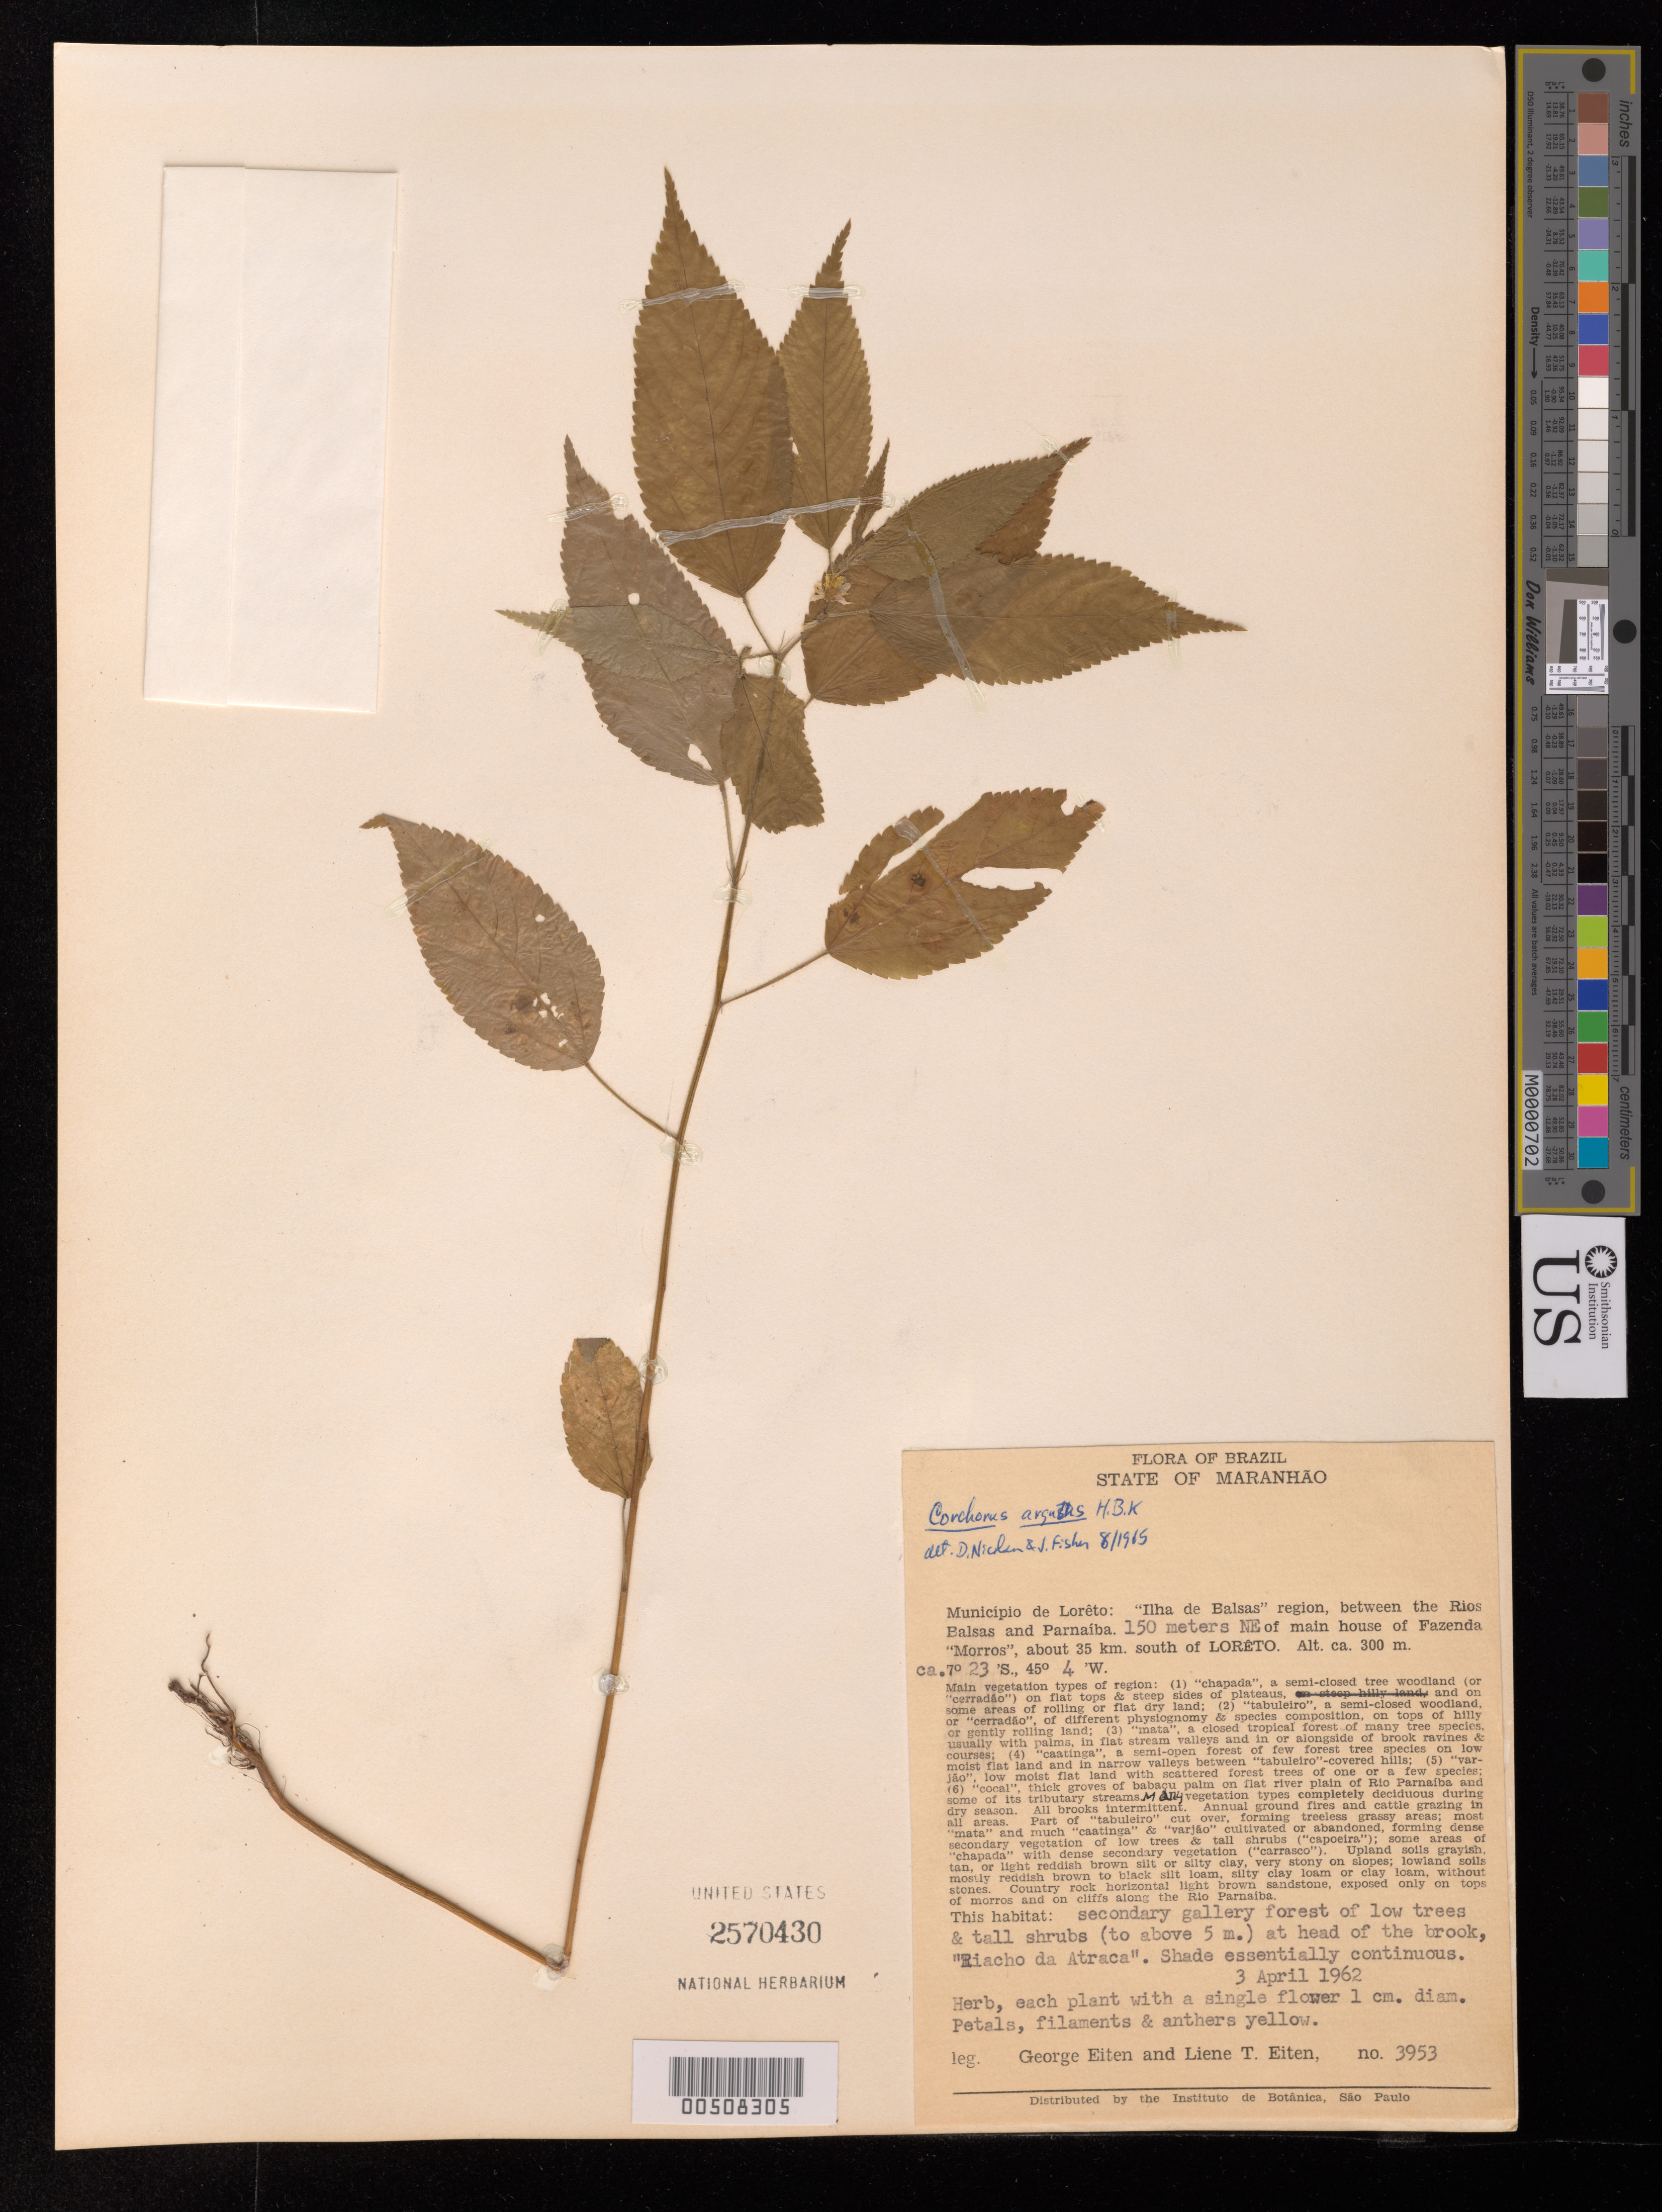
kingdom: Plantae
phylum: Tracheophyta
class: Magnoliopsida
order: Malvales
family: Malvaceae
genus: Corchorus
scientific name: Corchorus argutus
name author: Kunth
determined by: Nicolson, D. H.; Fisher, J.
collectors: G. Eiten & L. T. Eiten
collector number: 3953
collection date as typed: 03 Apr 1962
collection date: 1962-04-03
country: Brazil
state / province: Maranhão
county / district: Lorêto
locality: "Ilha de Balsas" region, between the Rios Balsas and Parnaíba. 150 m NE of main house of Fazenda ETC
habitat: Secondary gallery forest of low trees & tall shrubs (to above 5 m.) at head of the brook, "Riacho de Atraca"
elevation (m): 300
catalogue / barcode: US 2570430